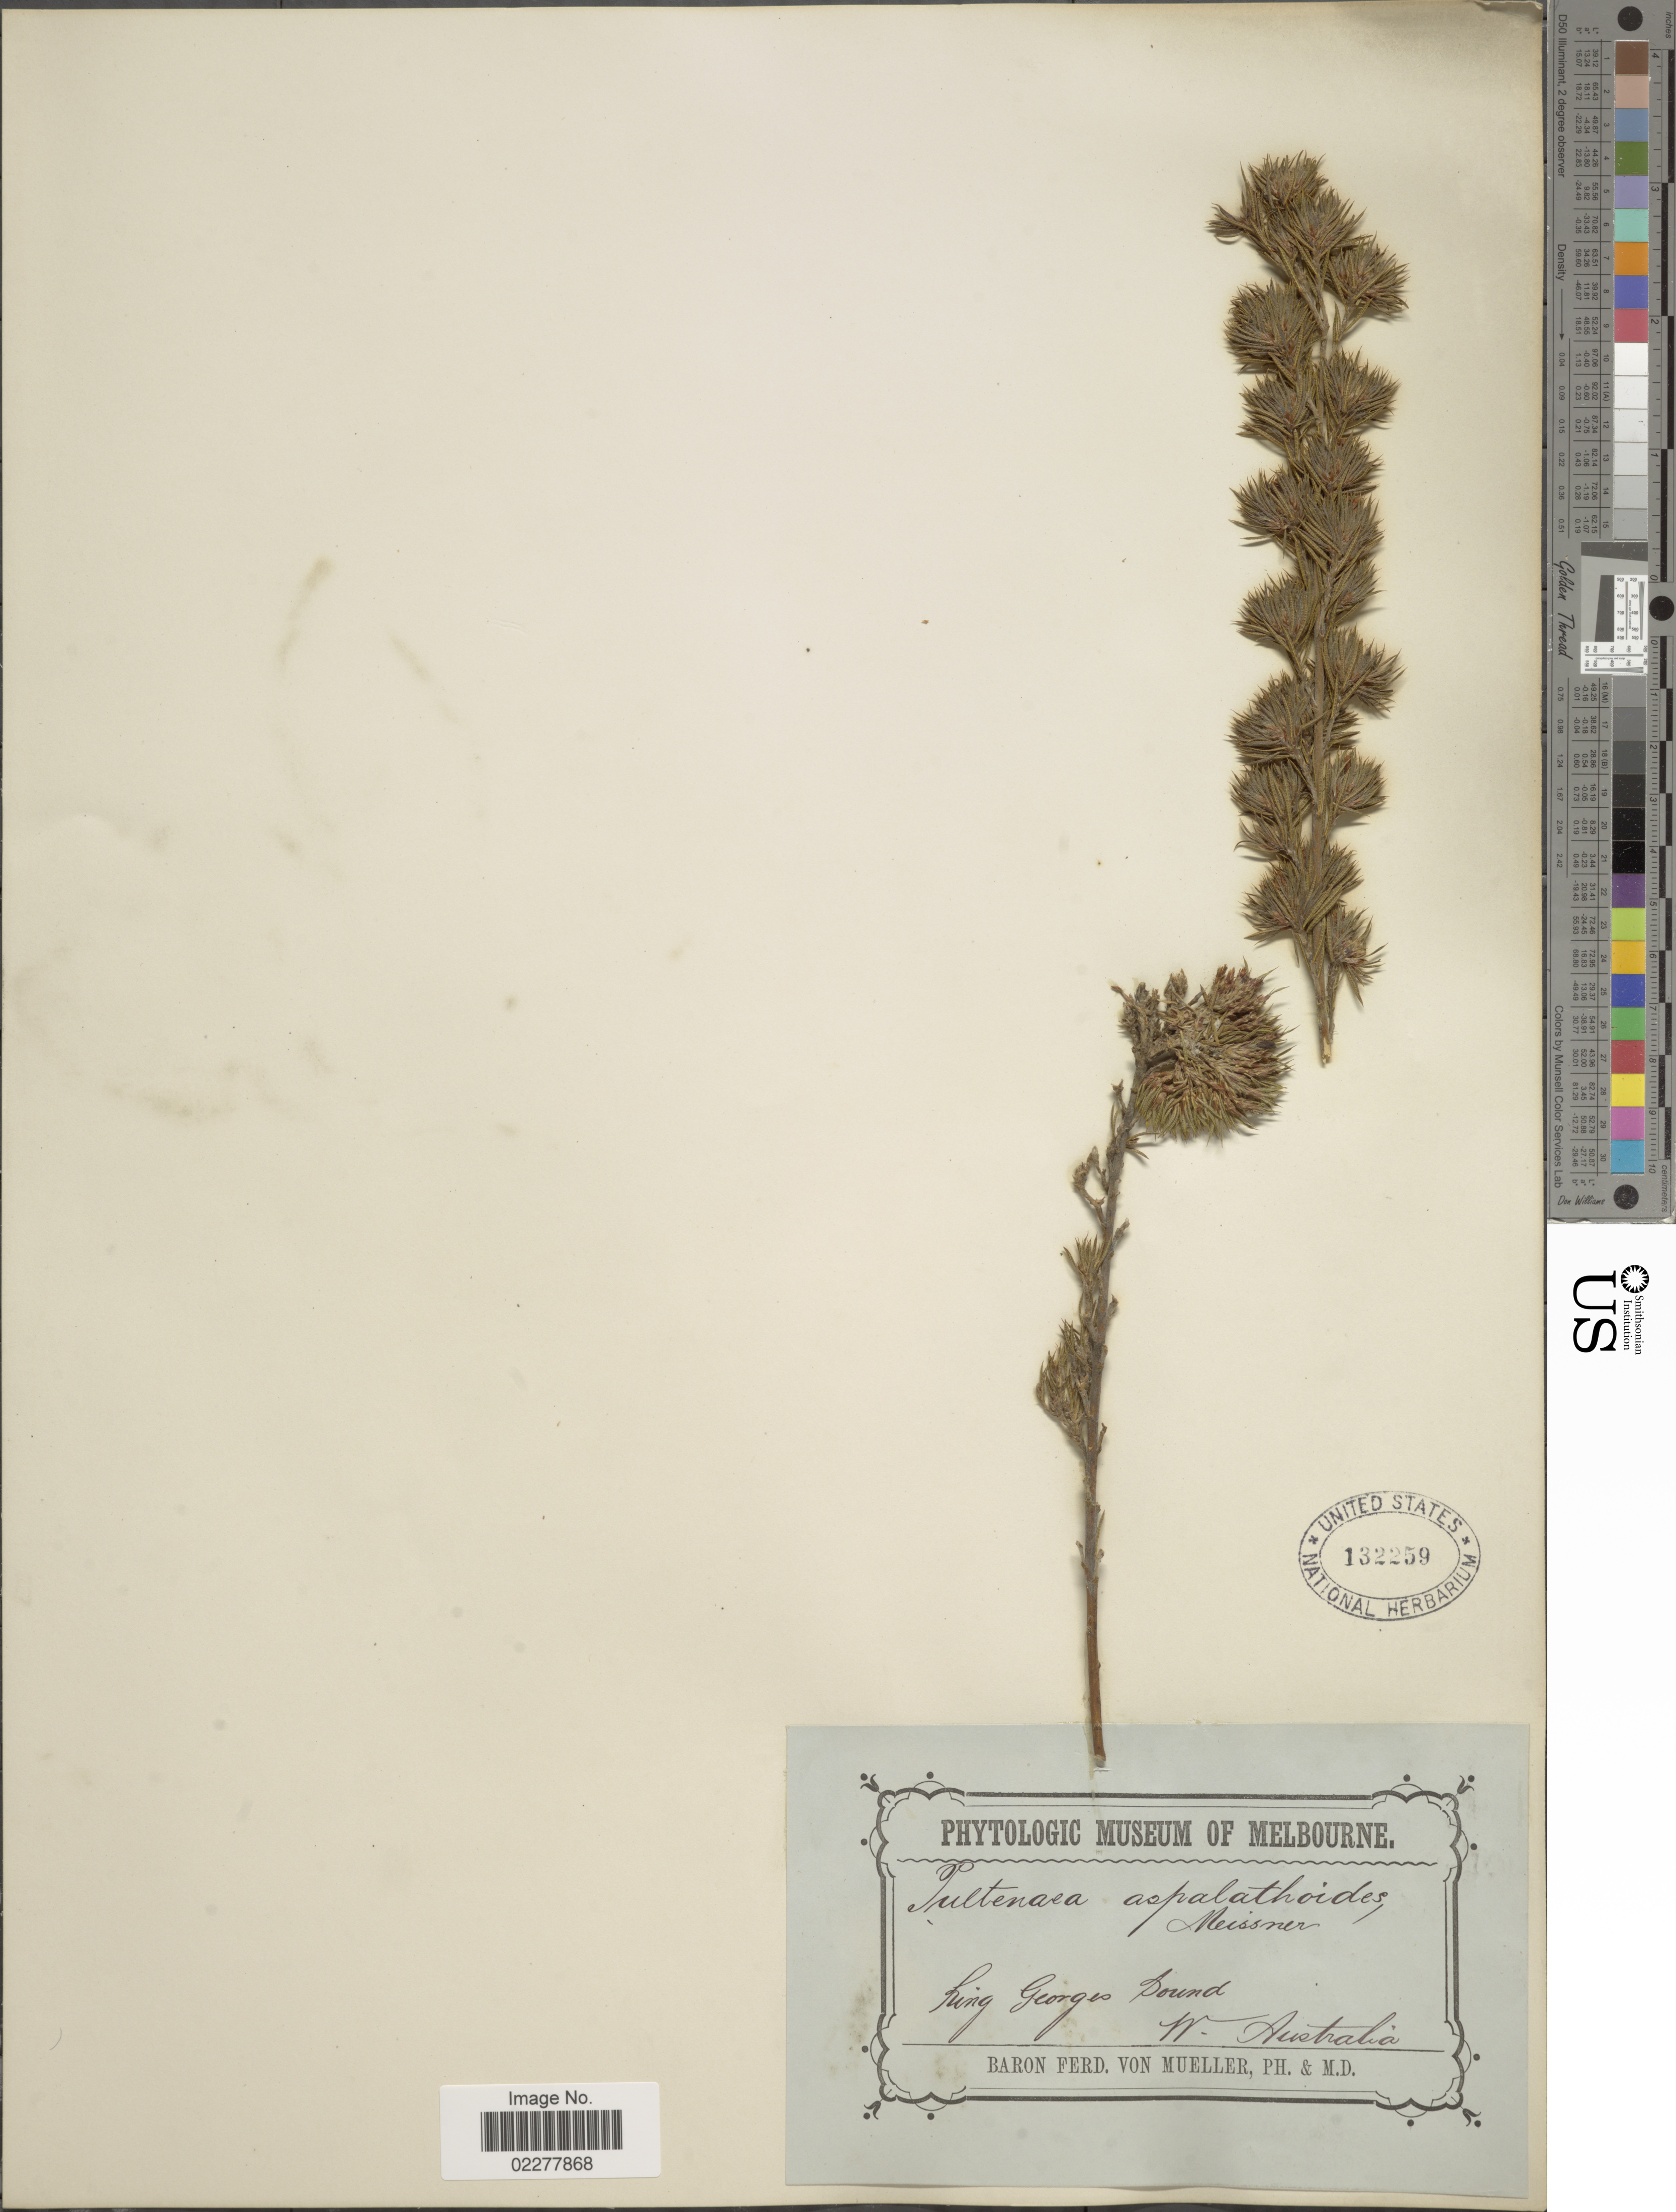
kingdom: Plantae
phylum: Tracheophyta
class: Magnoliopsida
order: Fabales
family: Fabaceae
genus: Pultenaea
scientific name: Pultenaea aspalathoides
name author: Meisn.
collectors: F. von Mueller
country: Australia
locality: King Georges Sound. W. Australia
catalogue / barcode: US 132259